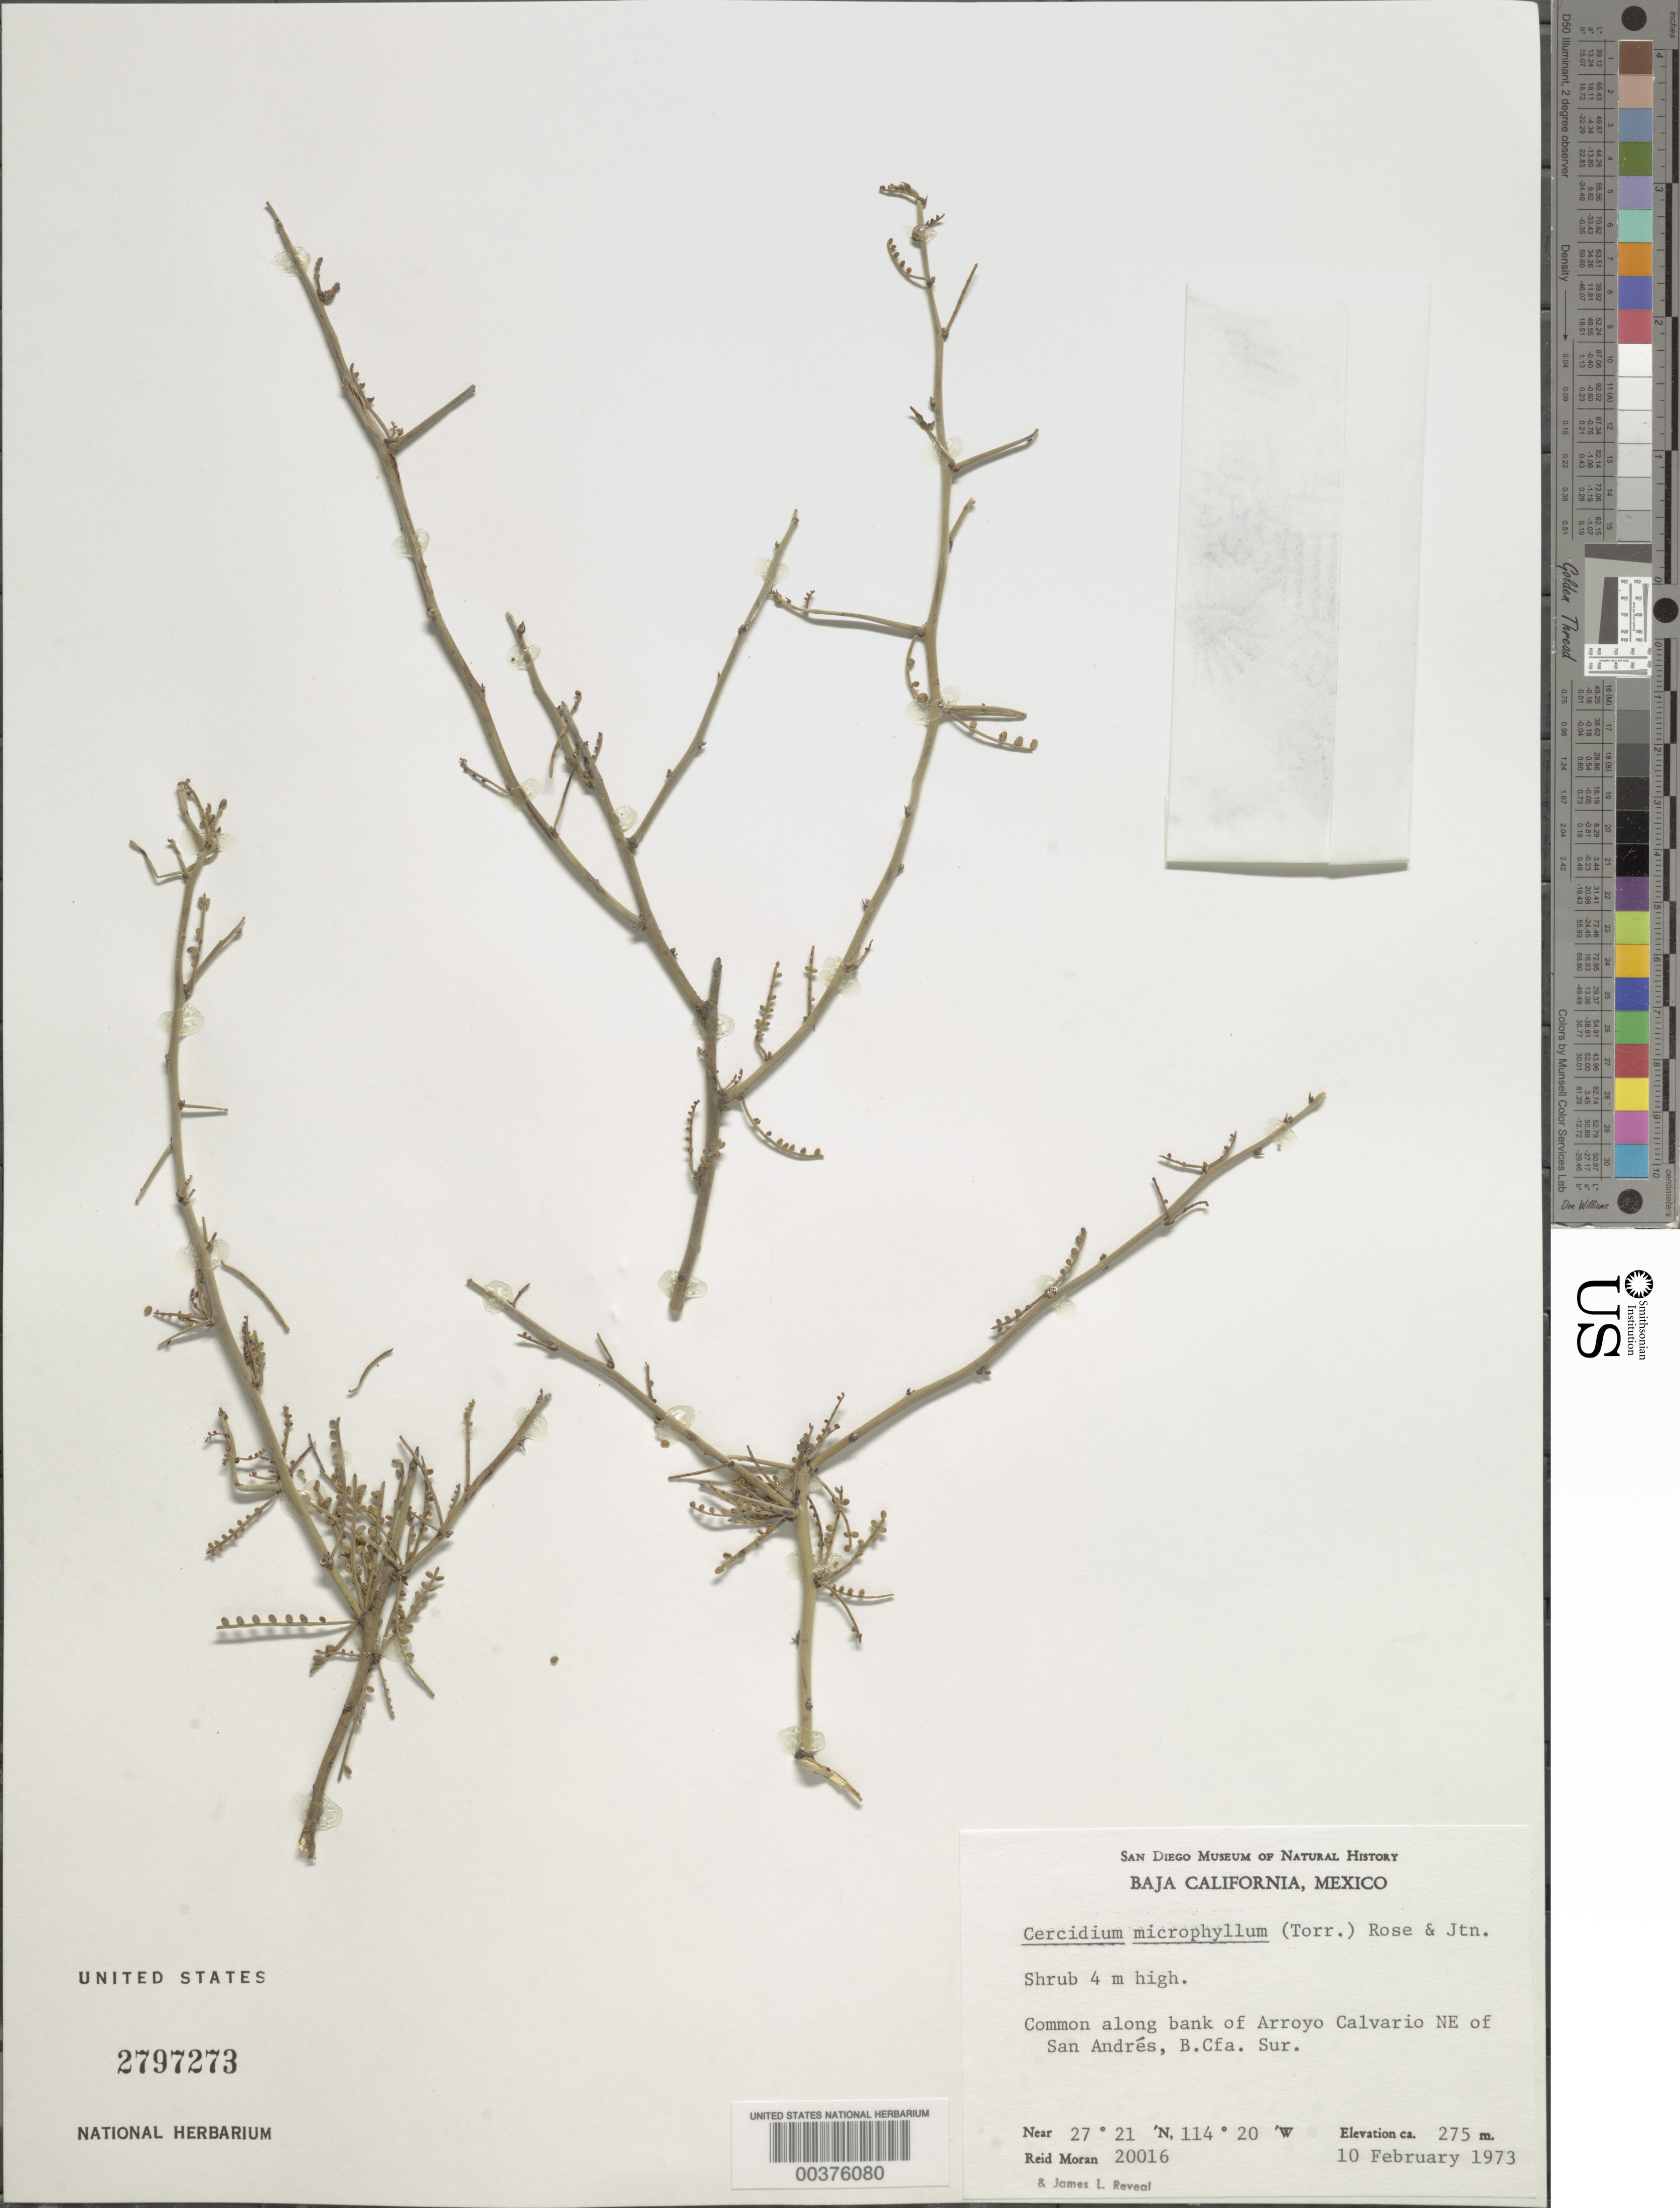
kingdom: Plantae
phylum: Tracheophyta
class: Magnoliopsida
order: Fabales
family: Fabaceae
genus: Parkinsonia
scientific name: Parkinsonia microphylla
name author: Torr.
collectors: R. V. Moran & J. L. Reveal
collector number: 20016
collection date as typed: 10 Feb 1973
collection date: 1973-02-10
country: Mexico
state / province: Baja California Sur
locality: Along bank of Arroyo Calvario NE of San Andres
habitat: Bank of arroyo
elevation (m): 275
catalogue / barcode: US 2797273